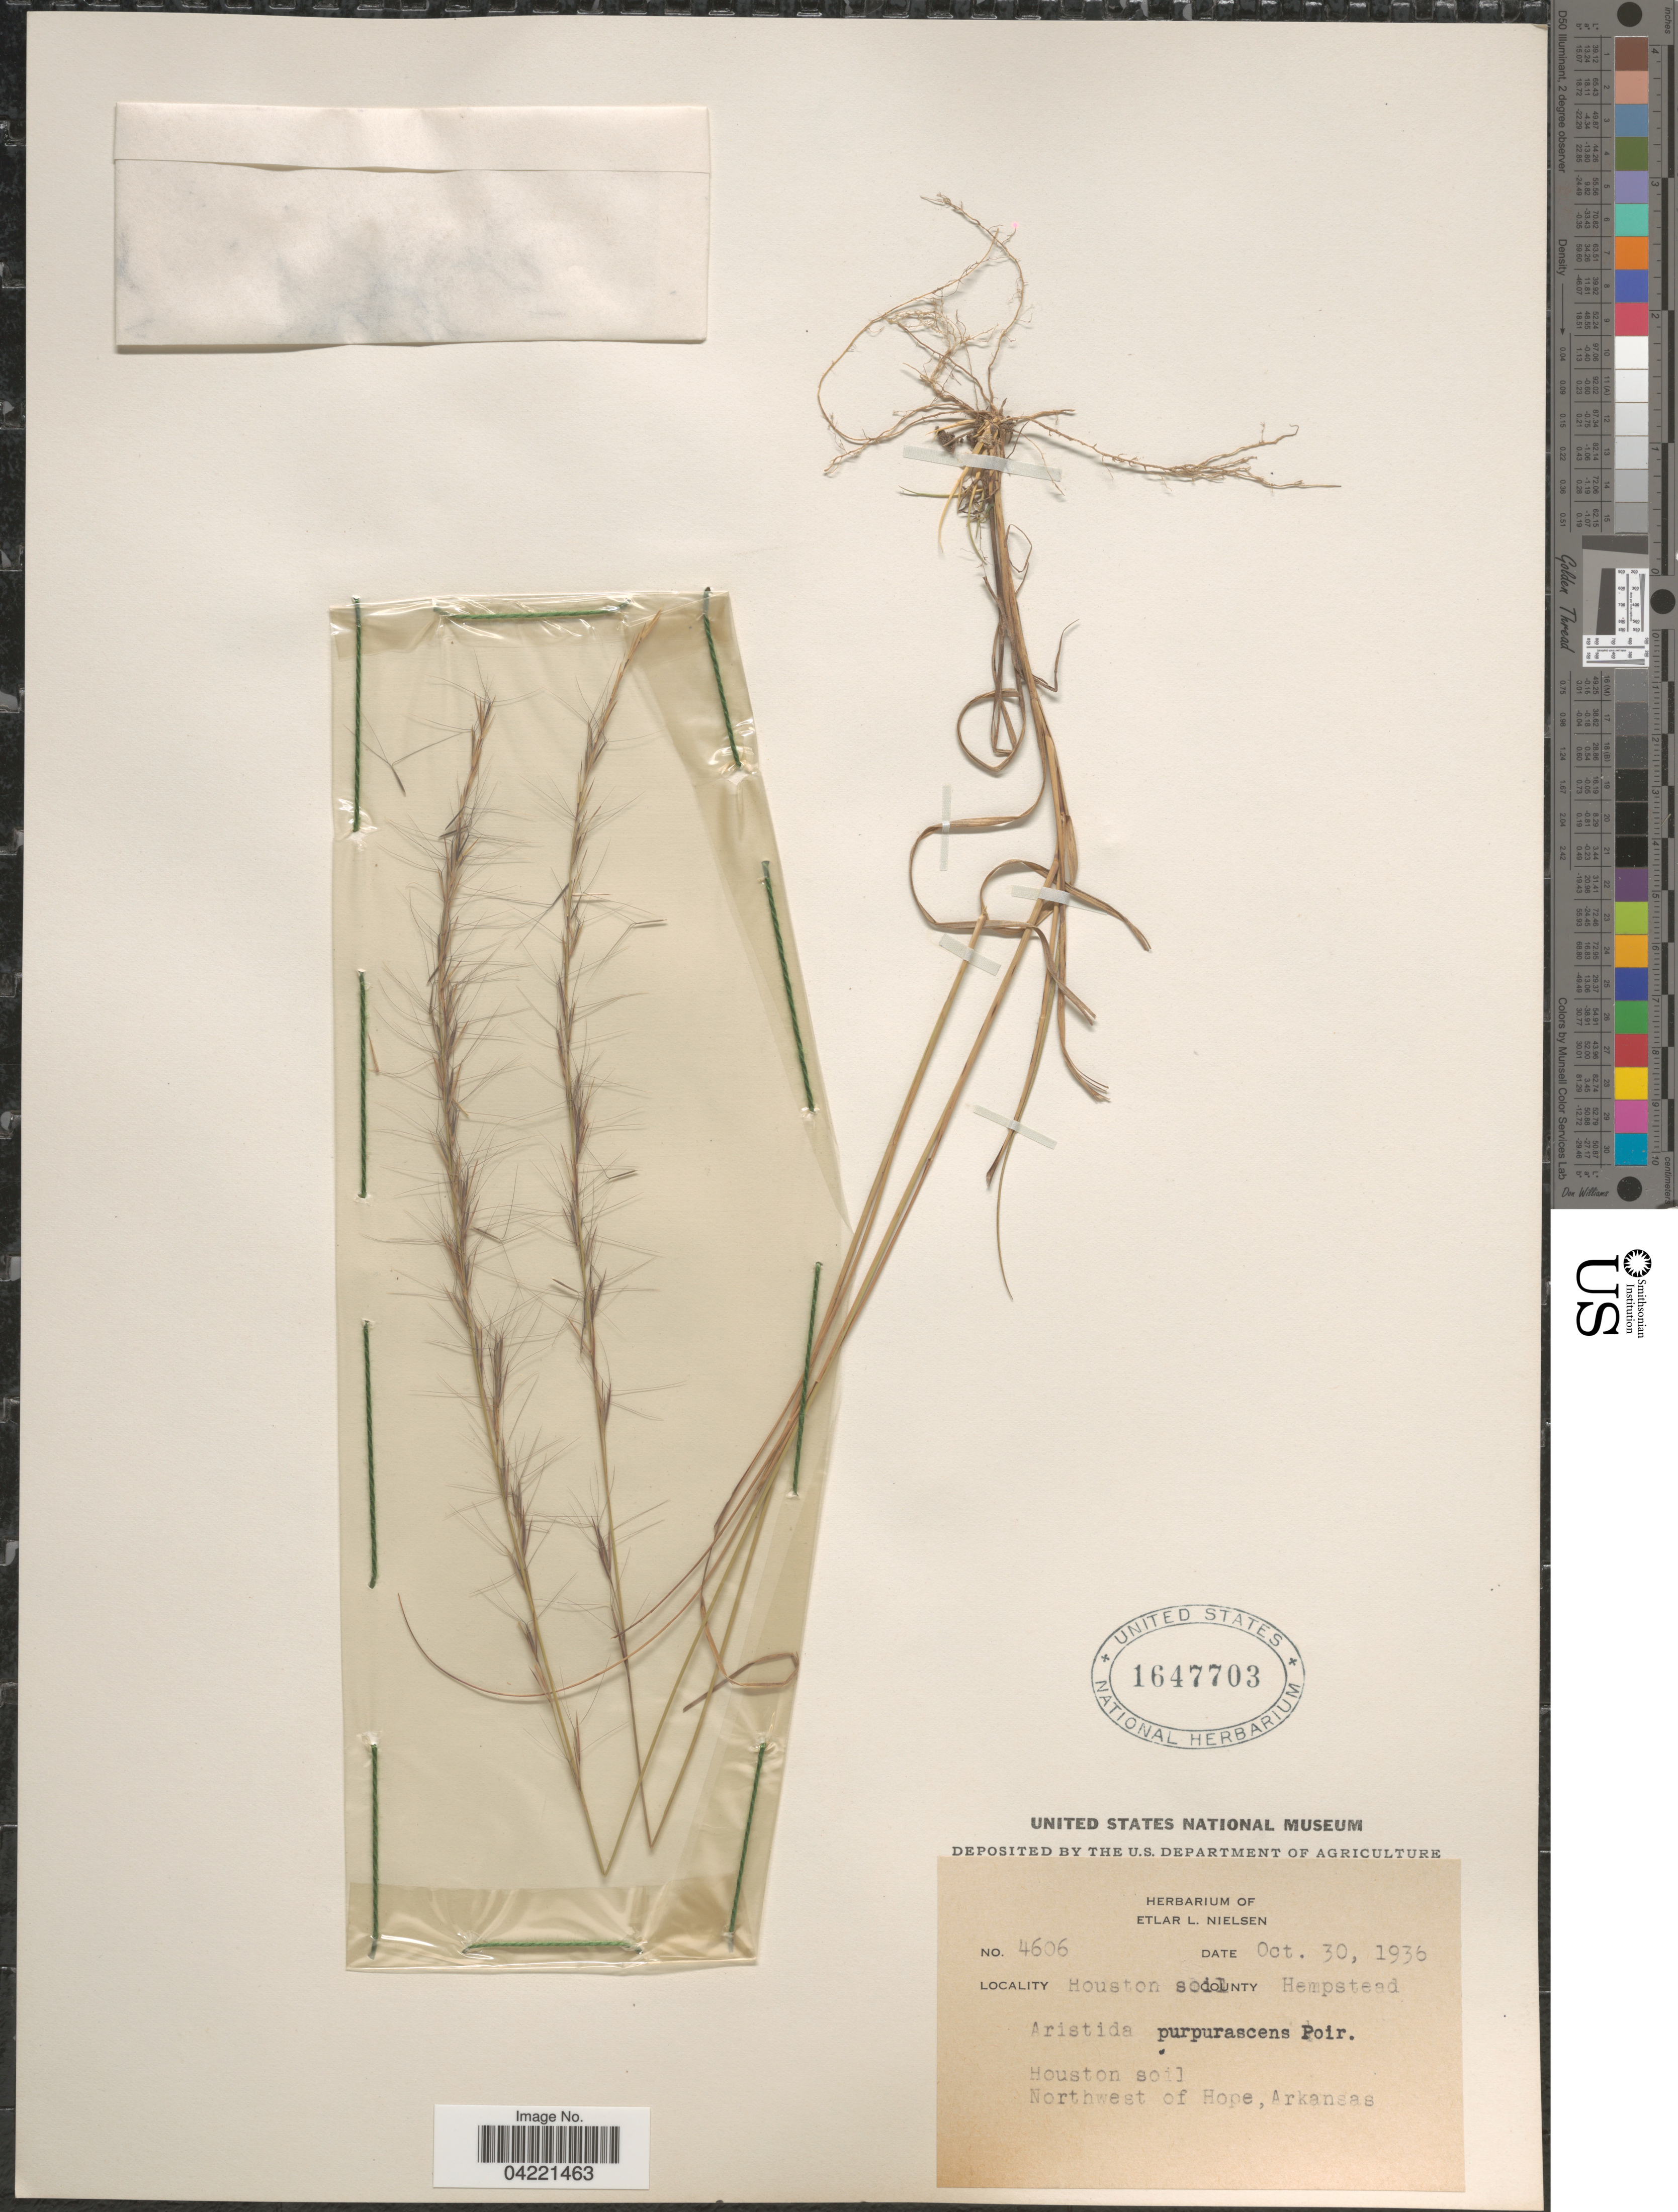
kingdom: Plantae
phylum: Tracheophyta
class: Liliopsida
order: Poales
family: Poaceae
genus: Aristida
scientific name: Aristida purpurascens var. purpurescens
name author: Poir.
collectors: E. L. Nielsen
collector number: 4606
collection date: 1936-10-30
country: United States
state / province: Arkansas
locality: Houston soil County Hempstead. Northwest of Hope.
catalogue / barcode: US 1647703